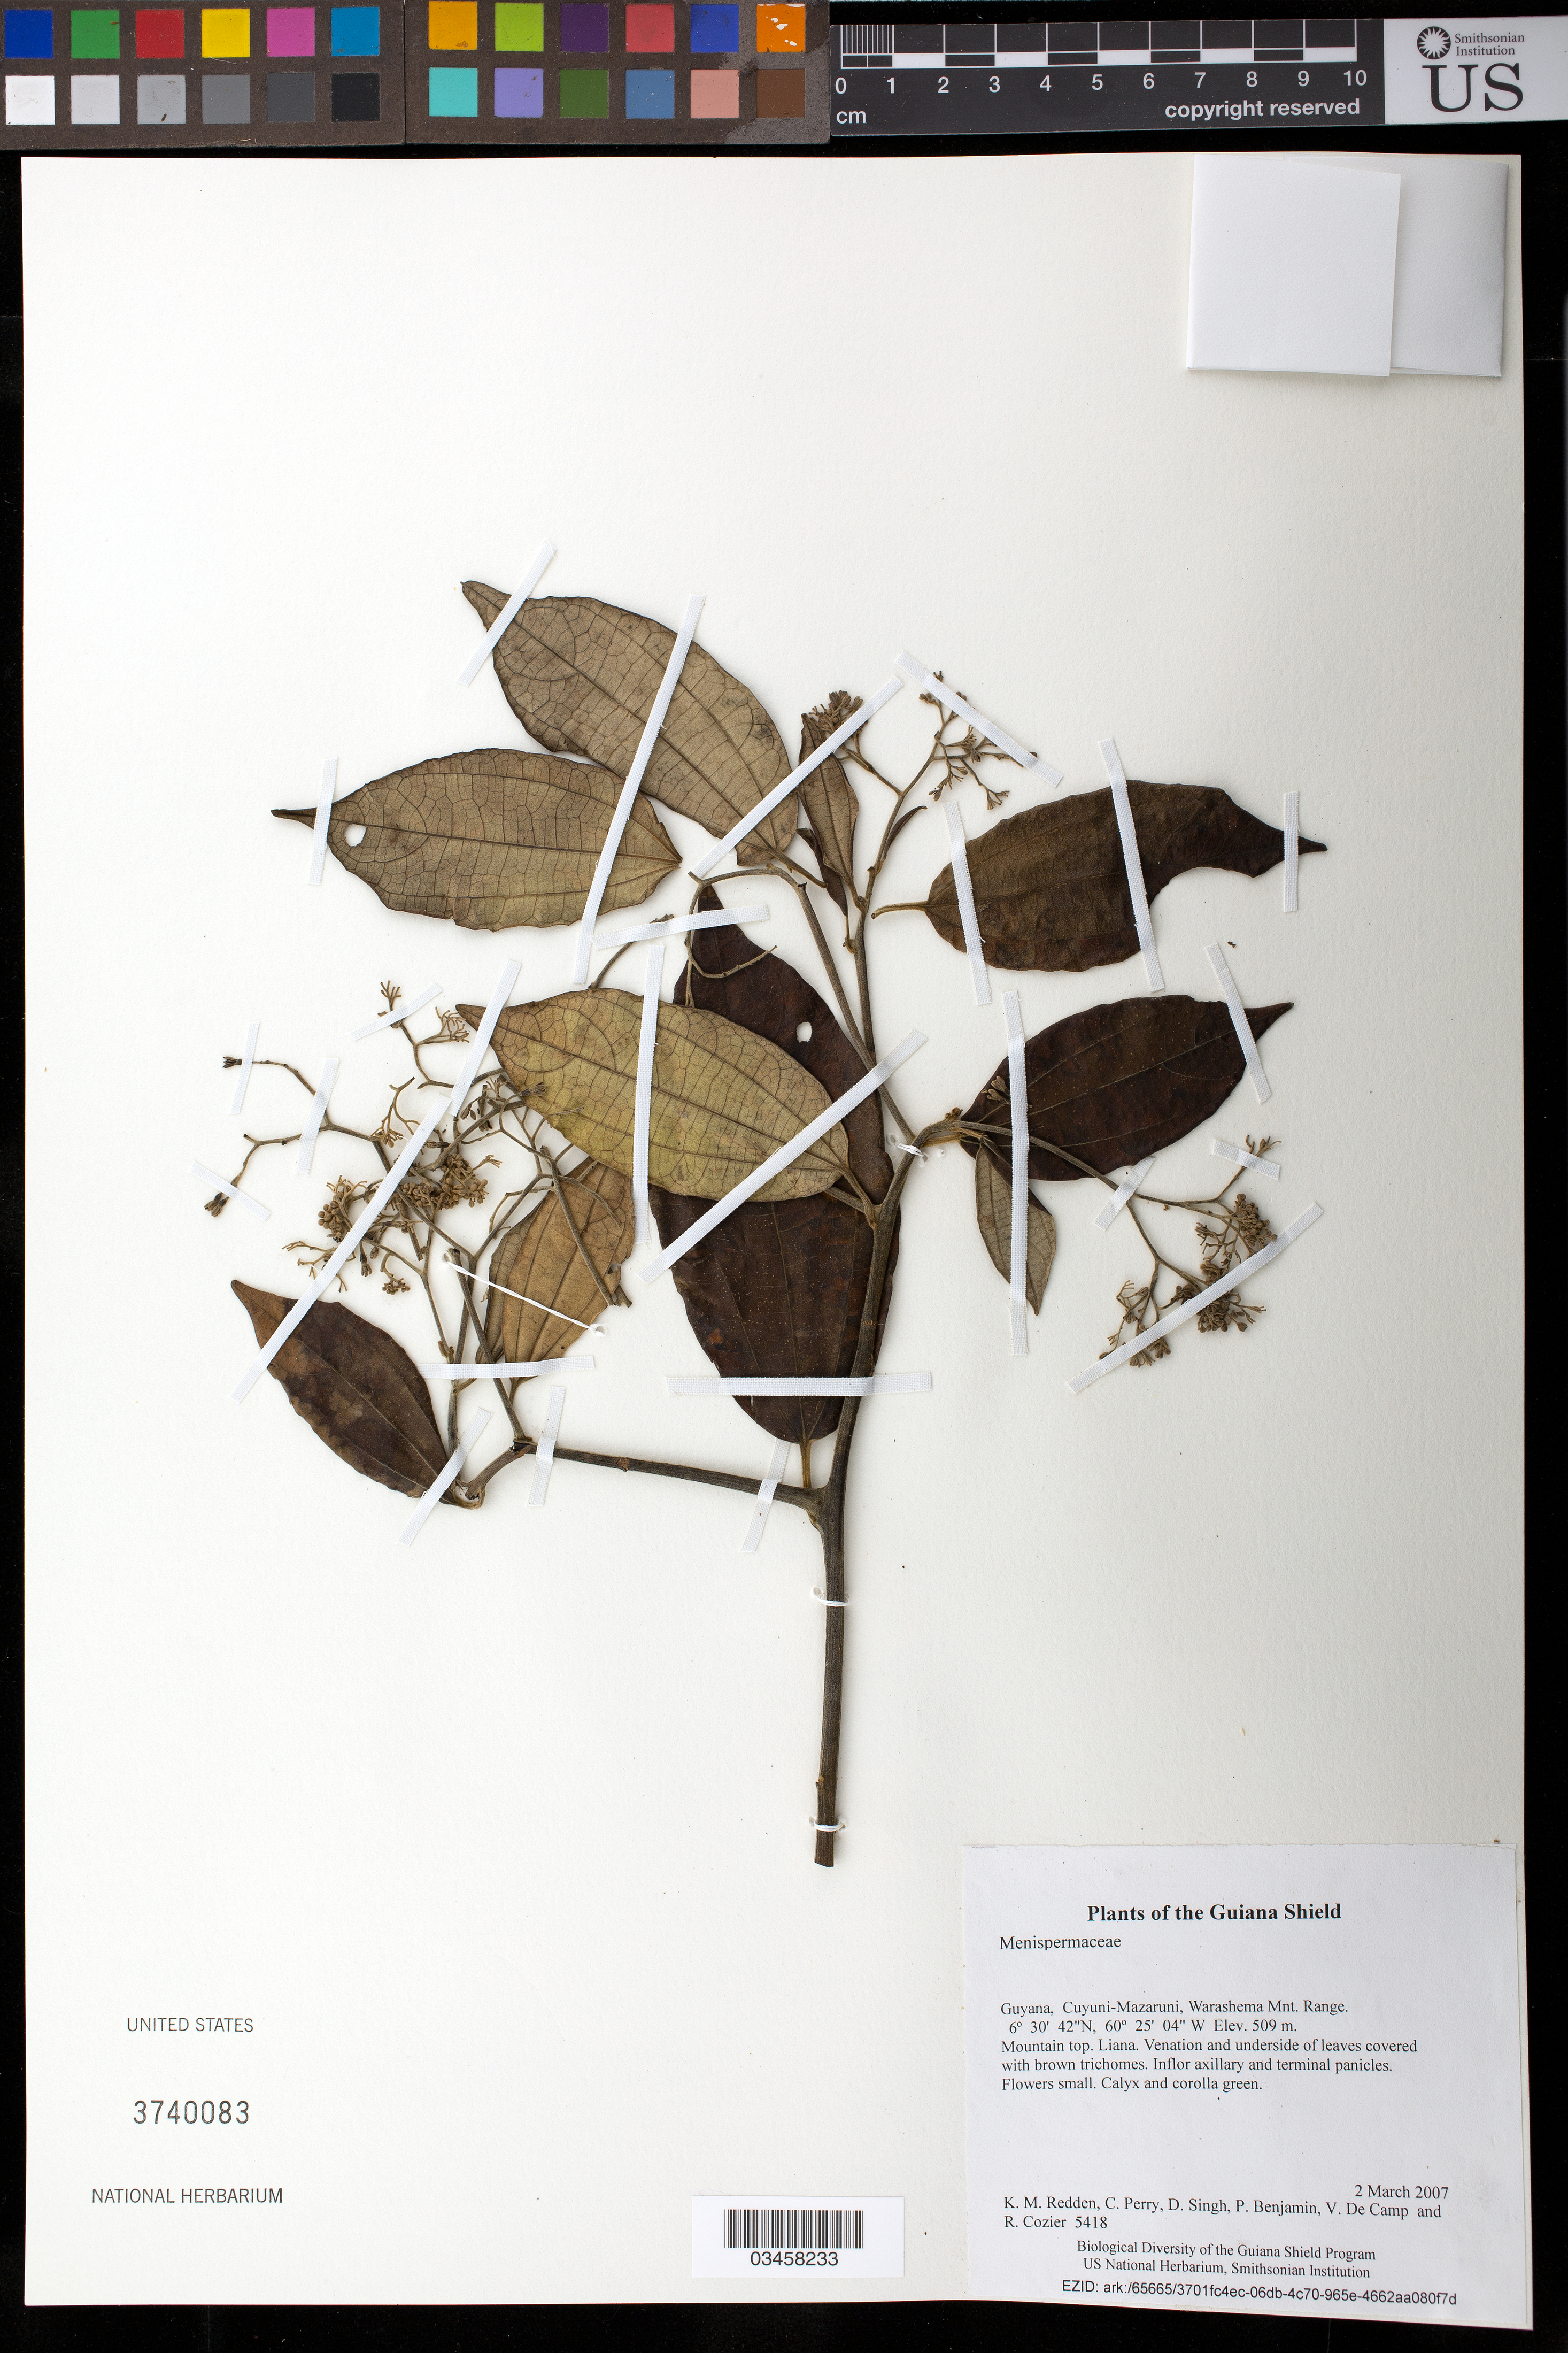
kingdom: Plantae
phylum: Tracheophyta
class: Magnoliopsida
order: Ranunculales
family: Menispermaceae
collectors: K. M. Redden, C. Perry, D. Singh, P. Benjamin, V. De Camp & R. Cozier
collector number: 5418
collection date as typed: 2 March 2007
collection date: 2007-03-02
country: Guyana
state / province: Cuyuni-Mazaruni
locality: Warashema Mnt. Range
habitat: Mountain top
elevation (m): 509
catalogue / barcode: US 3740083